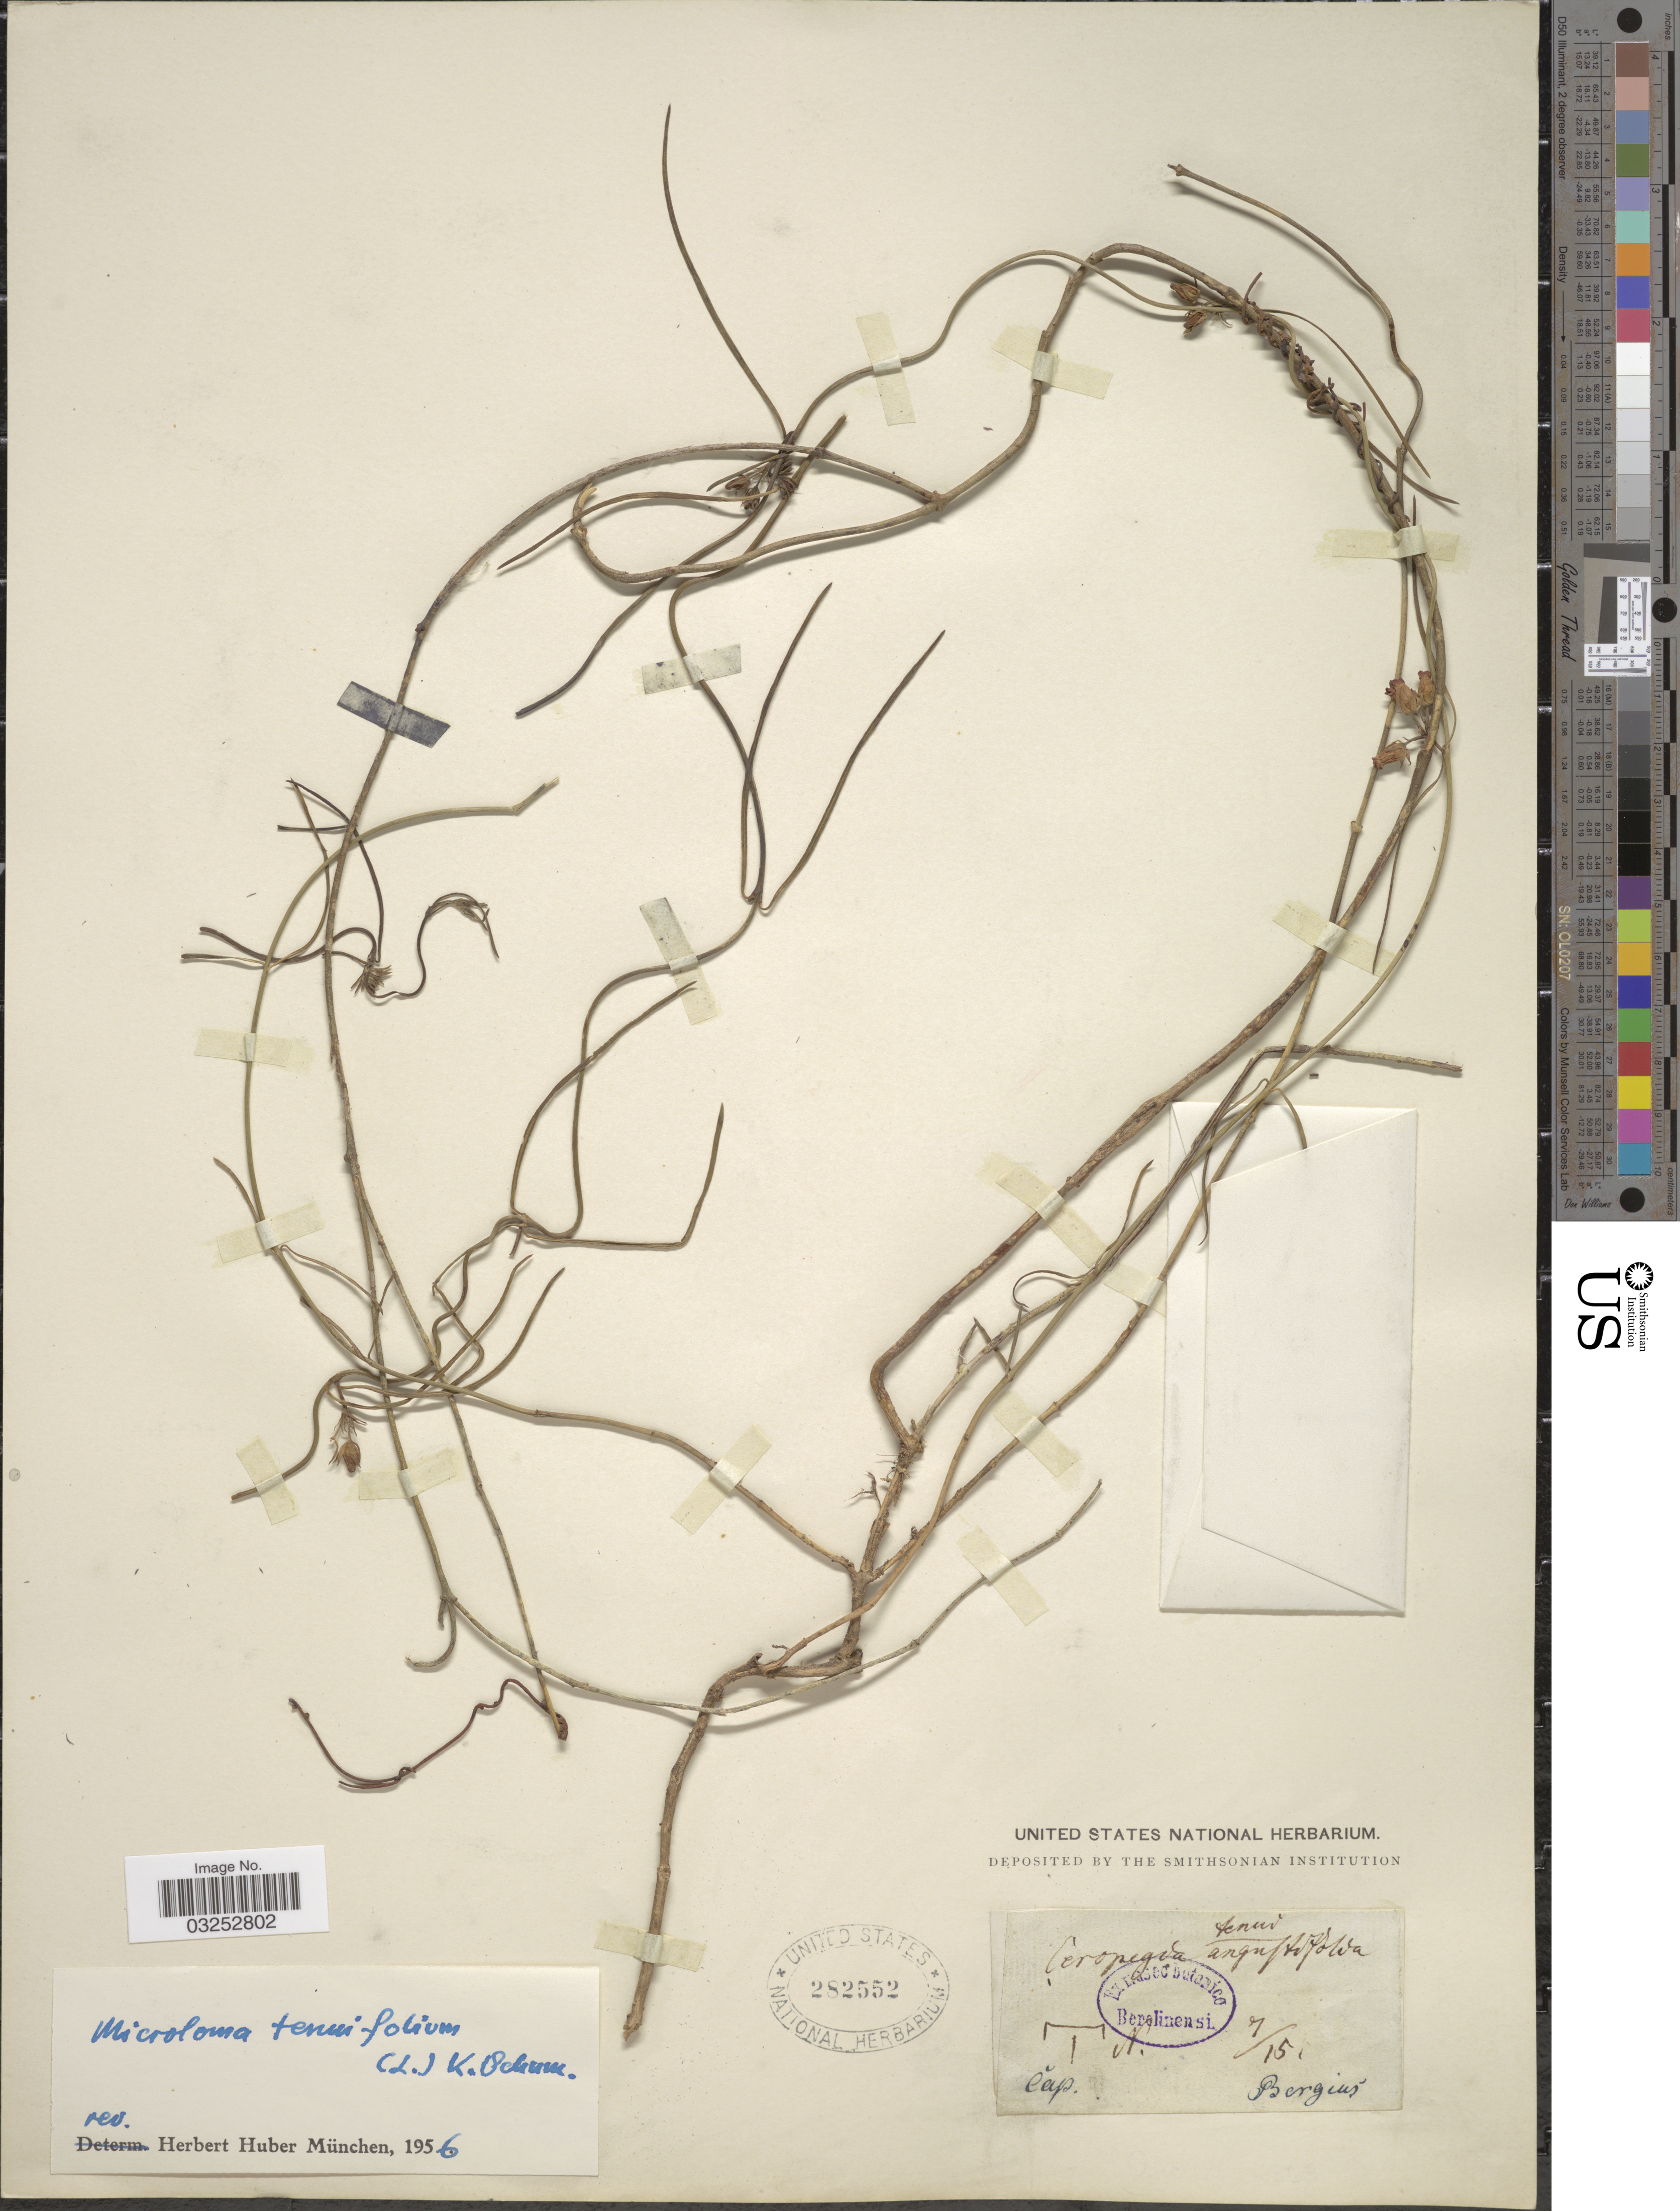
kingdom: Plantae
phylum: Tracheophyta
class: Magnoliopsida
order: Gentianales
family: Apocynaceae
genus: Microloma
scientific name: Microloma tenuifolium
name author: (L.) K. Schum.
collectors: C. Bergius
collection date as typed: Transcribed d/m/y: /7/15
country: South Africa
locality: Cap. T N. [unsure placement]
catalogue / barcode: US 282552